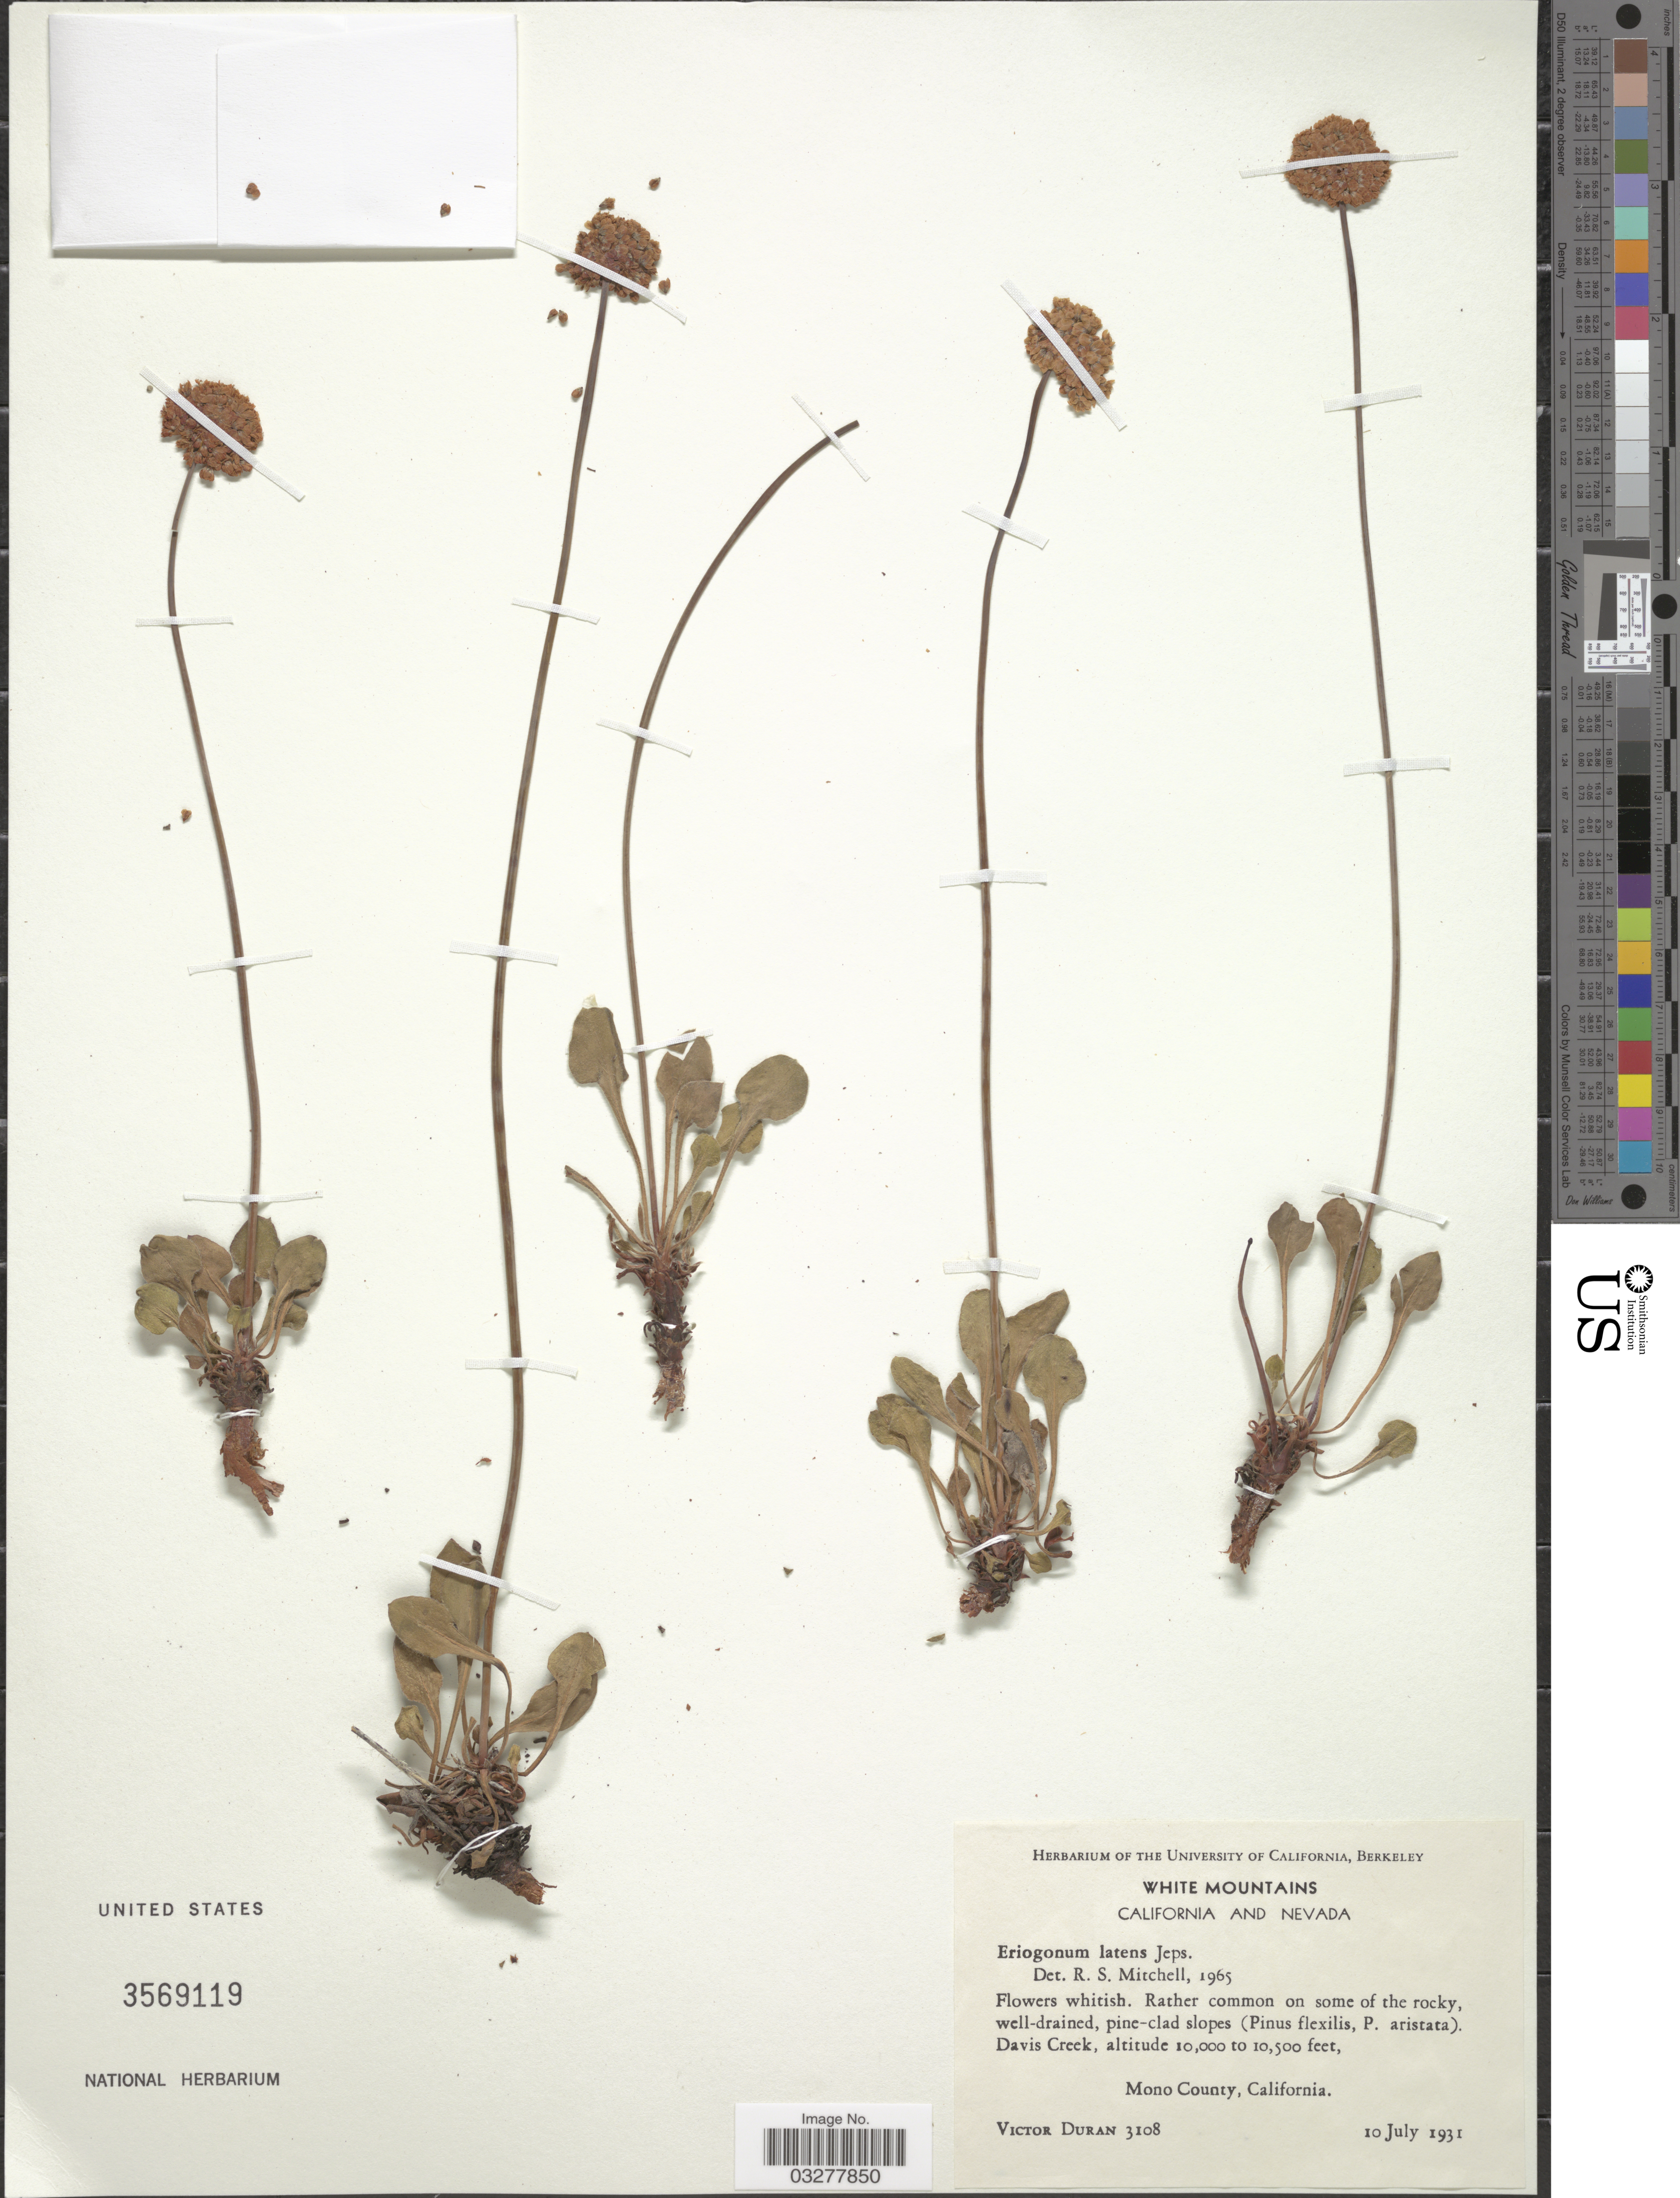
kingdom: Plantae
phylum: Tracheophyta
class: Magnoliopsida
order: Caryophyllales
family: Polygonaceae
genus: Eriogonum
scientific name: Eriogonum latens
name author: Jeps.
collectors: V. Duran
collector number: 3108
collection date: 1931-07-10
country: United States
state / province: California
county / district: Mono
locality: White Mountains. Davis Creek. Mono County.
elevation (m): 3048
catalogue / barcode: US 3569119